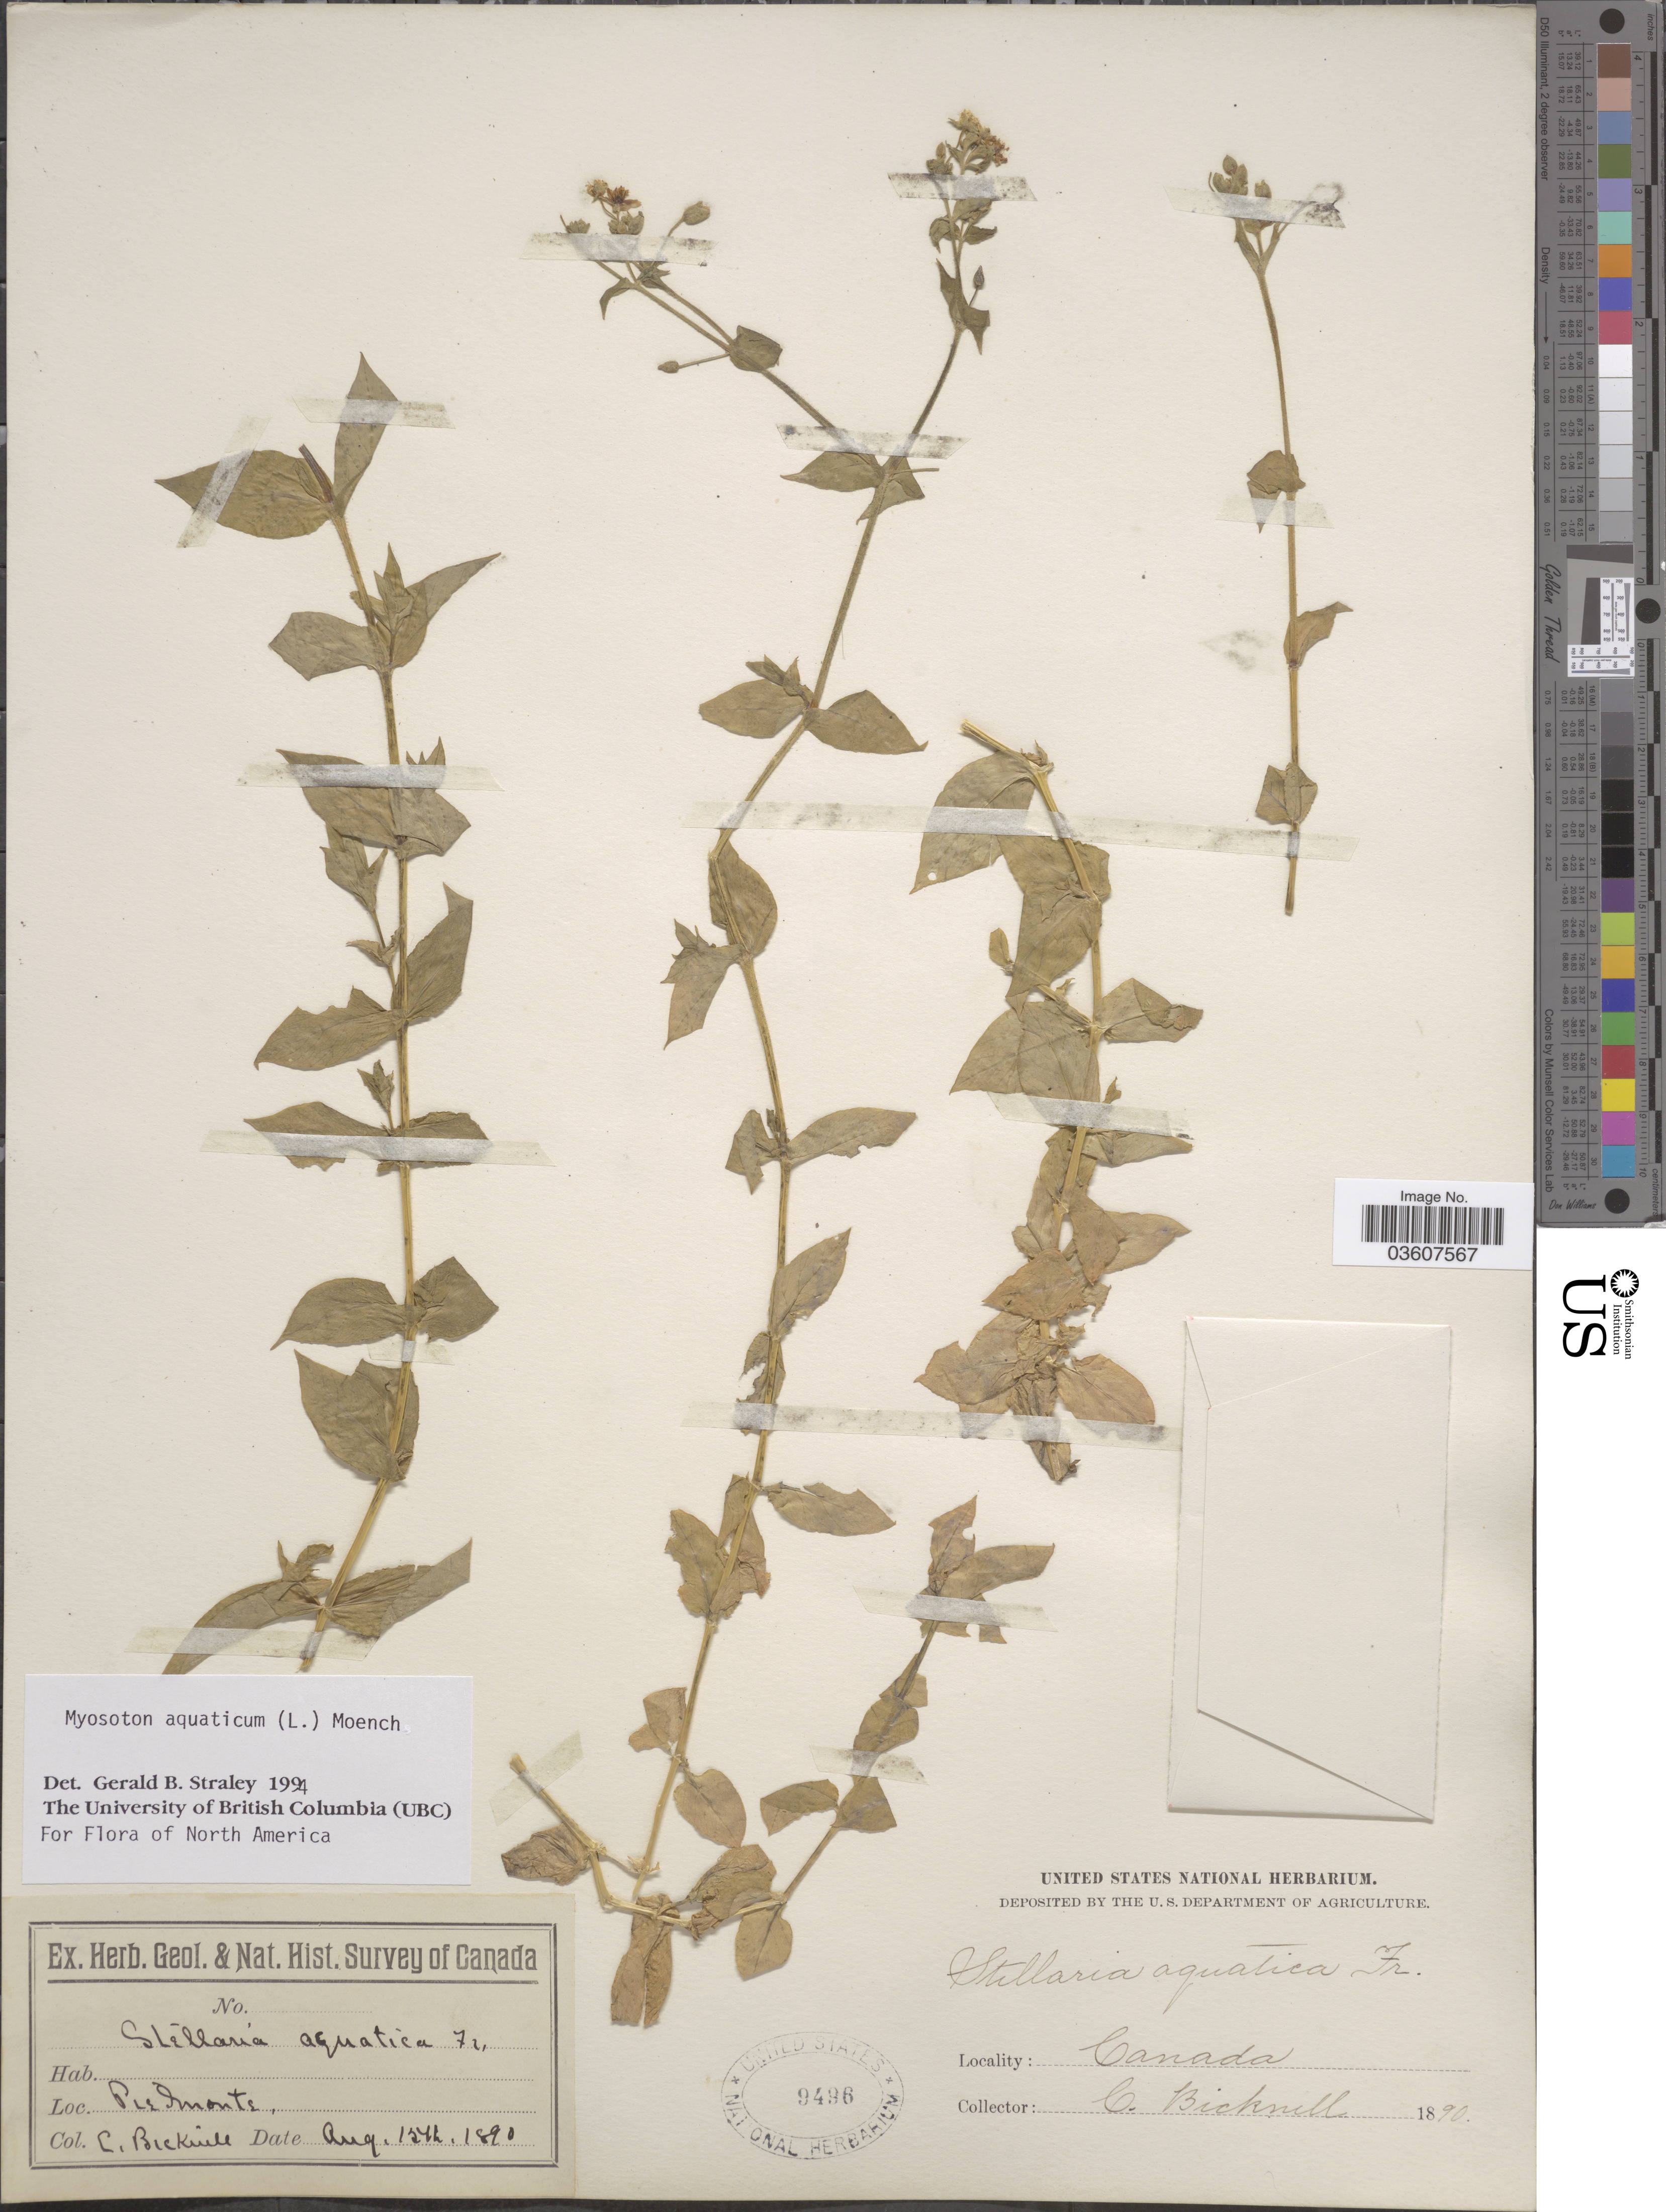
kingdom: Plantae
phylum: Tracheophyta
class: Magnoliopsida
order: Caryophyllales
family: Caryophyllaceae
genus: Stellaria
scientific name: Stellaria aquatica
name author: L.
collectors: C. Bicknell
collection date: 1890-08-15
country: Canada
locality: Piedmonte.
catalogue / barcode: US 9496